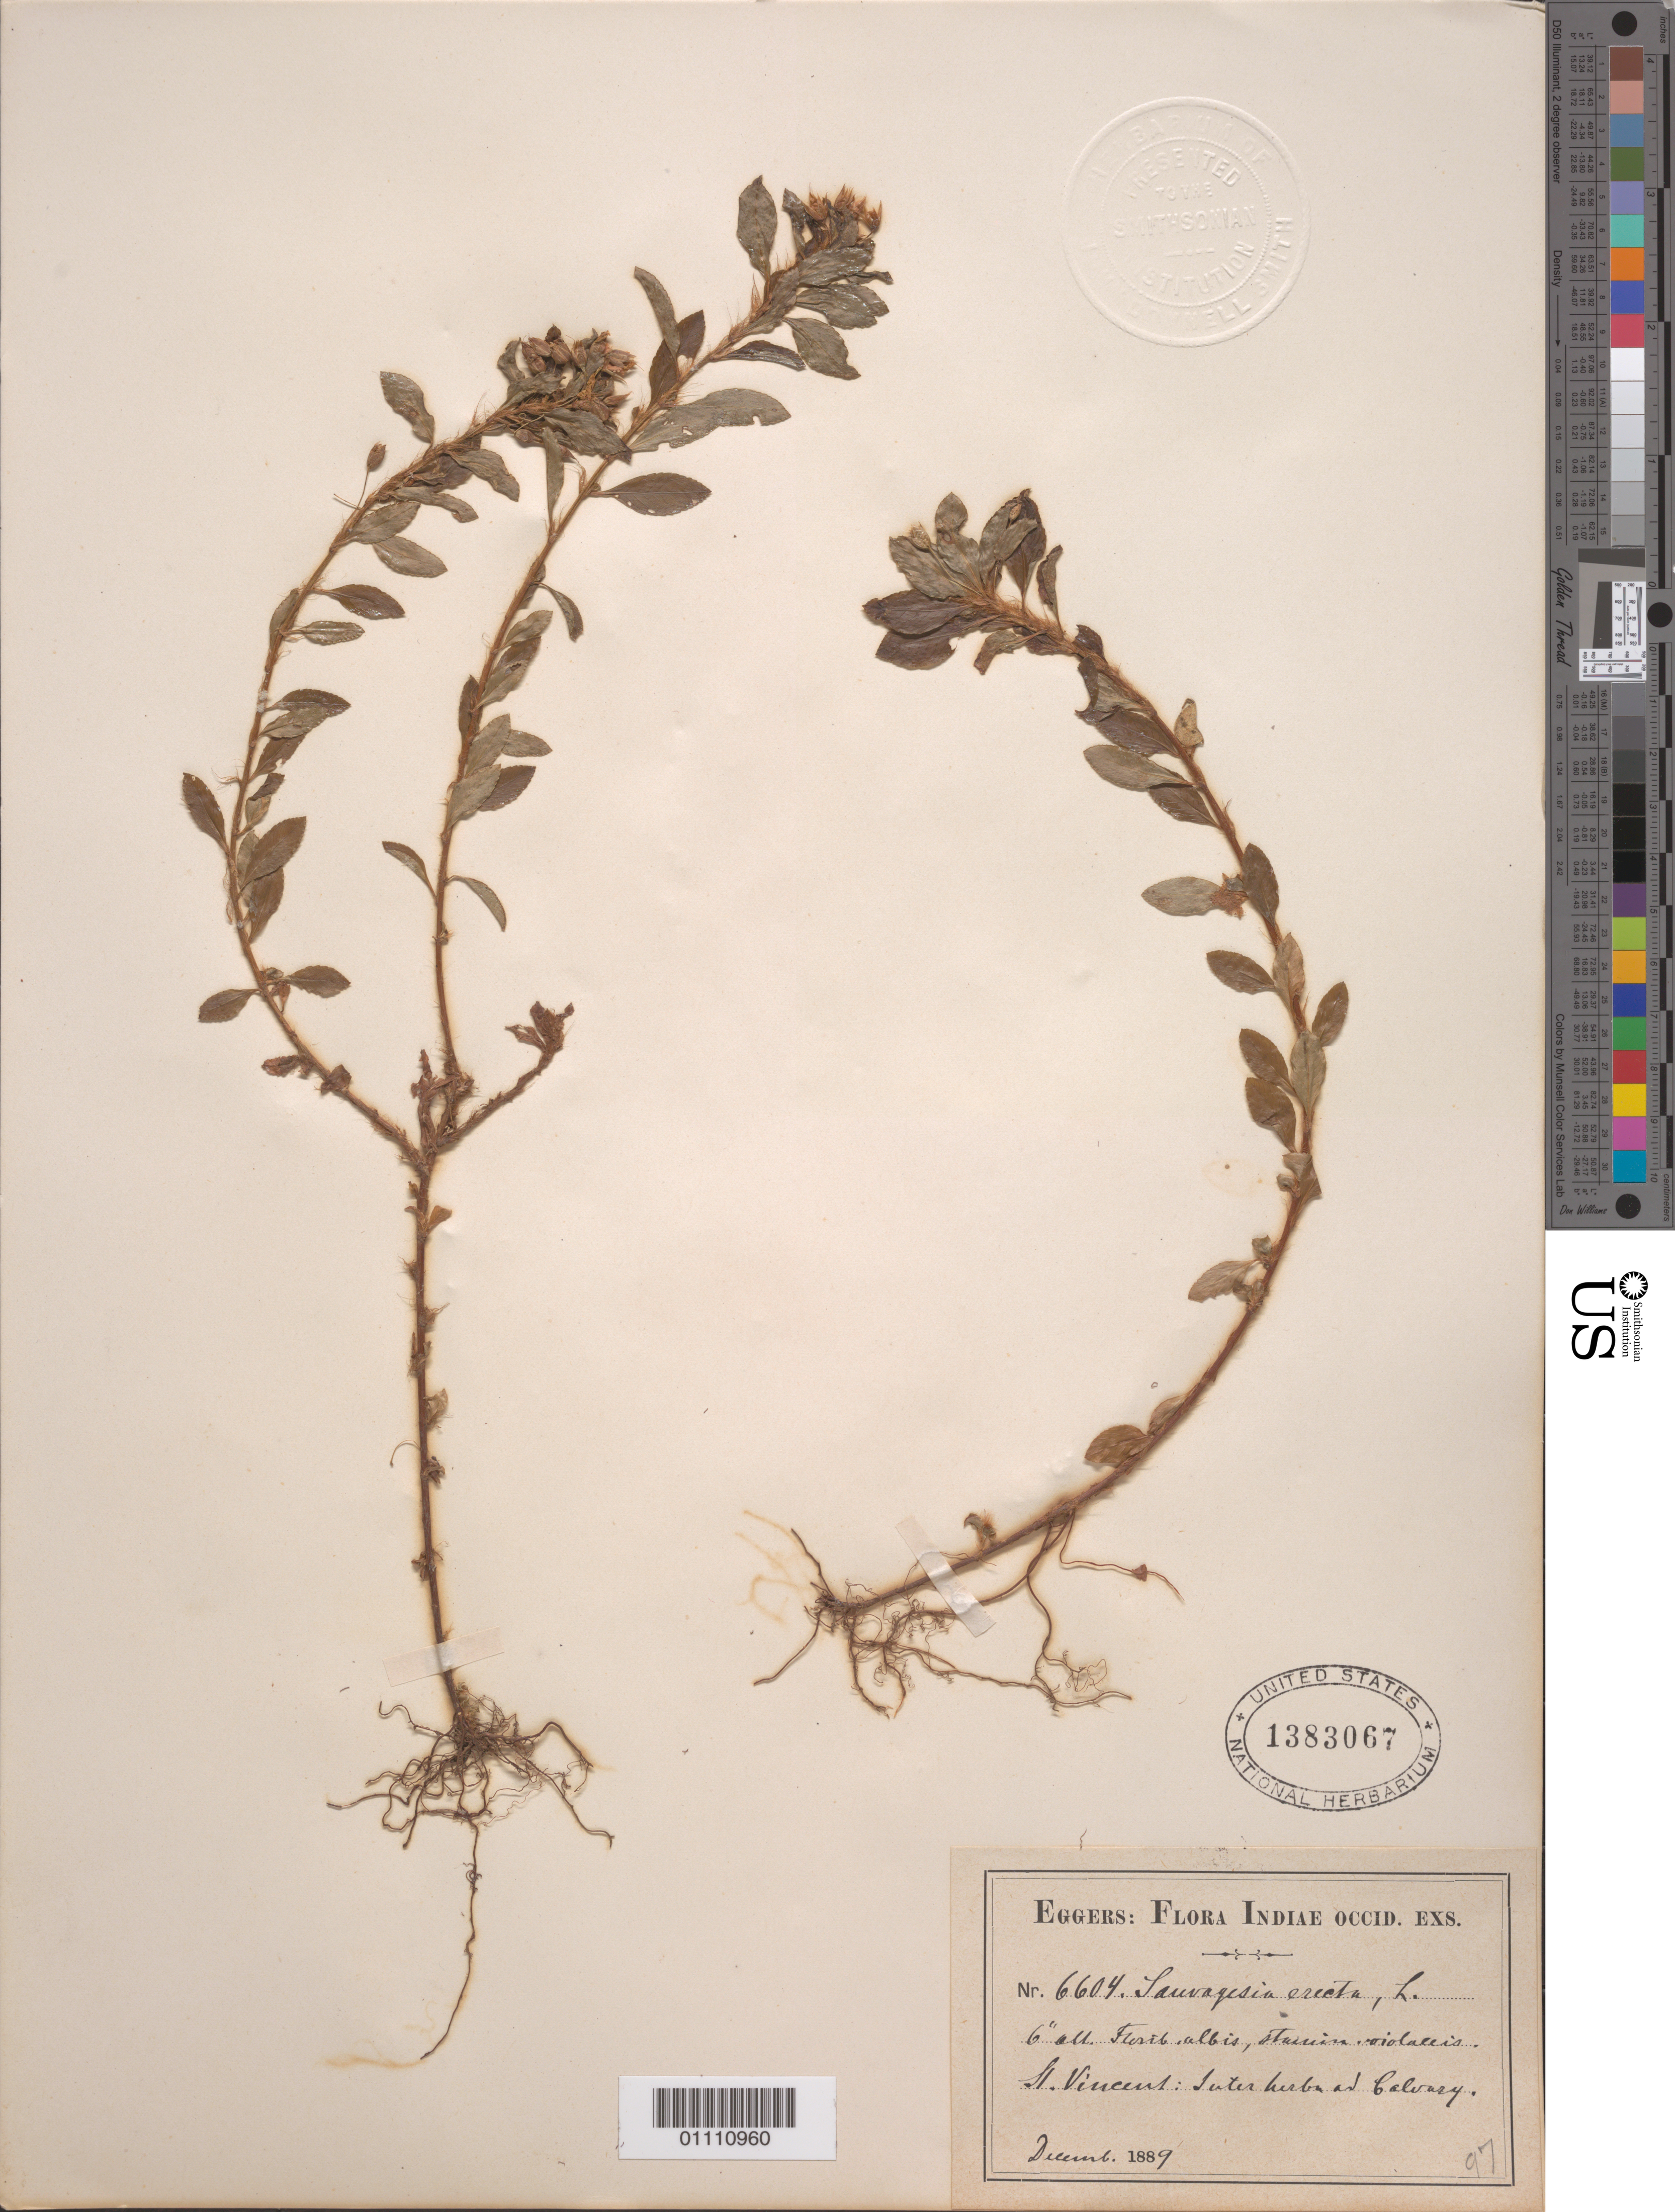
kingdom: Plantae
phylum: Tracheophyta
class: Magnoliopsida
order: Malpighiales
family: Ochnaceae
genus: Sauvagesia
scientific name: Sauvagesia erecta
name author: L.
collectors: H. F. A. von Eggers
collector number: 6604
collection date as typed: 01 Dec 1889 to 31 Dec 1889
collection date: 1889-12-01/1889-12-31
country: St. Vincent - Grenadines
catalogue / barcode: US 1383067